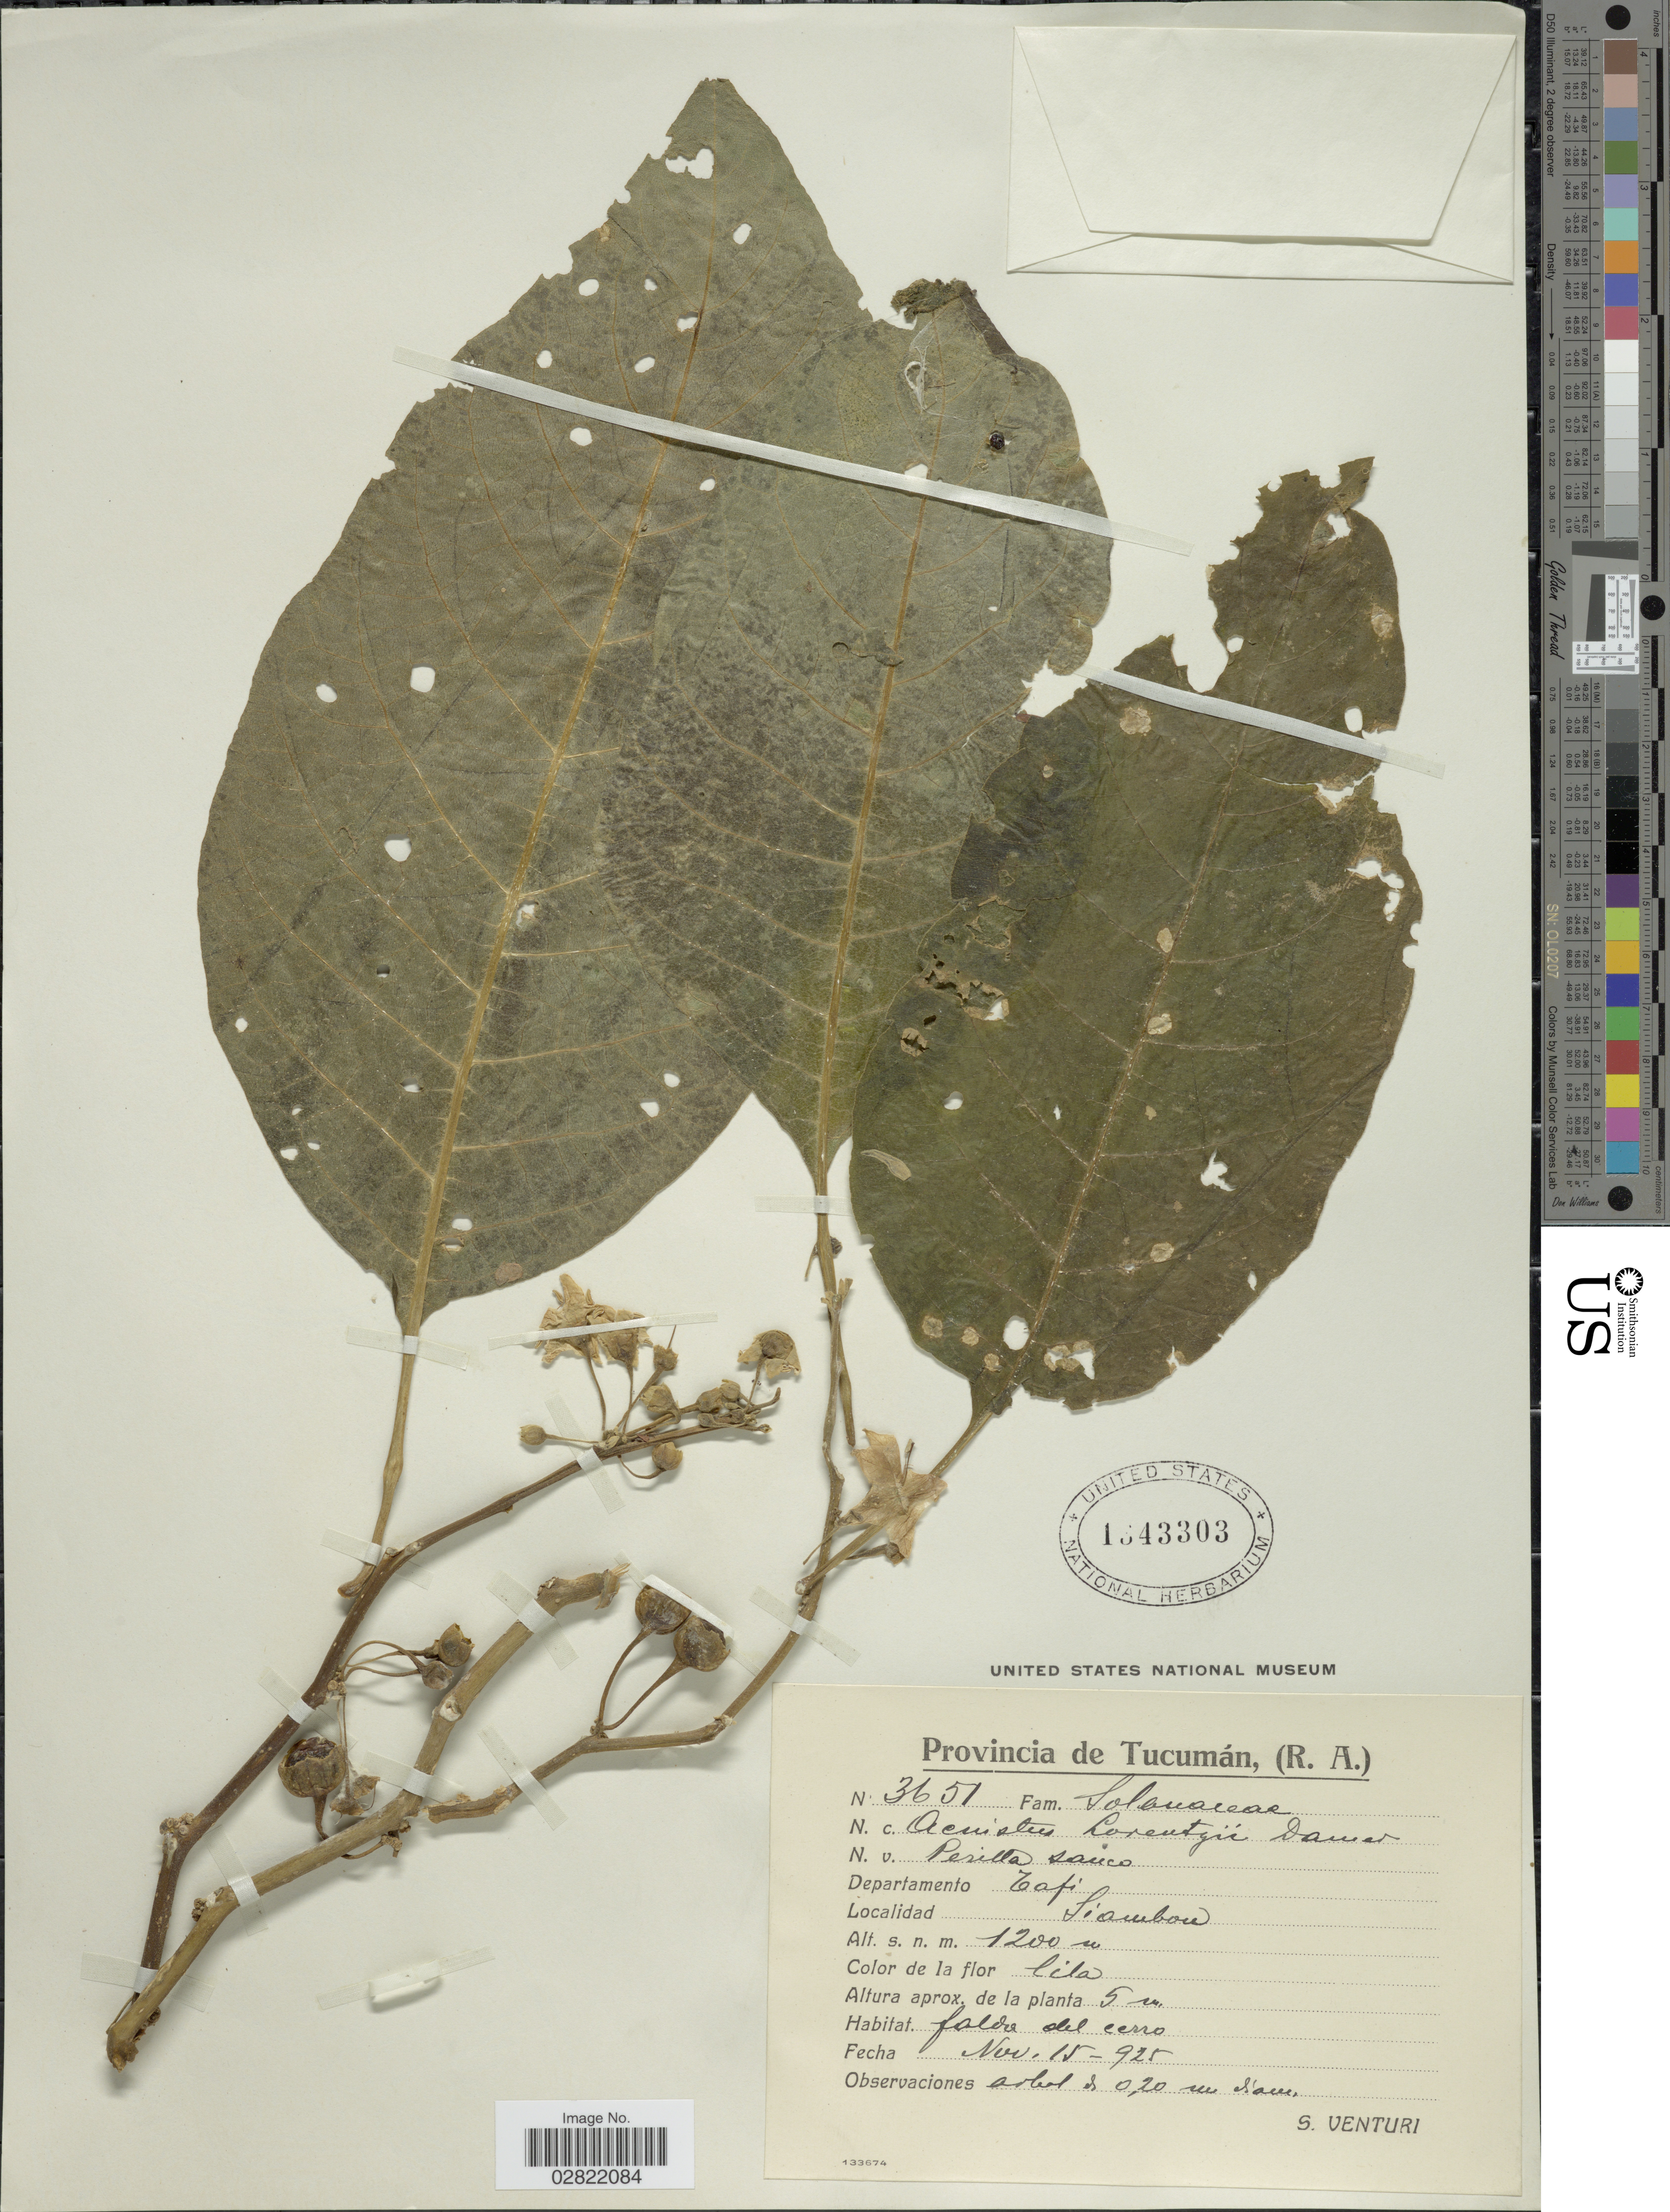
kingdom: Plantae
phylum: Tracheophyta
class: Magnoliopsida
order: Solanales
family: Solanaceae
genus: Vassobia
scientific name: Vassobia lorentzii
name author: (Dammer) Hunz.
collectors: S. Venturi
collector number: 3651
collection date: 1925-11-15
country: Argentina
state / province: Tucuman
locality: Provincia de Tucumán, (R.A.), Departamento Tafi, Siambon.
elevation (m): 1200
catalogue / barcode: US 1343303